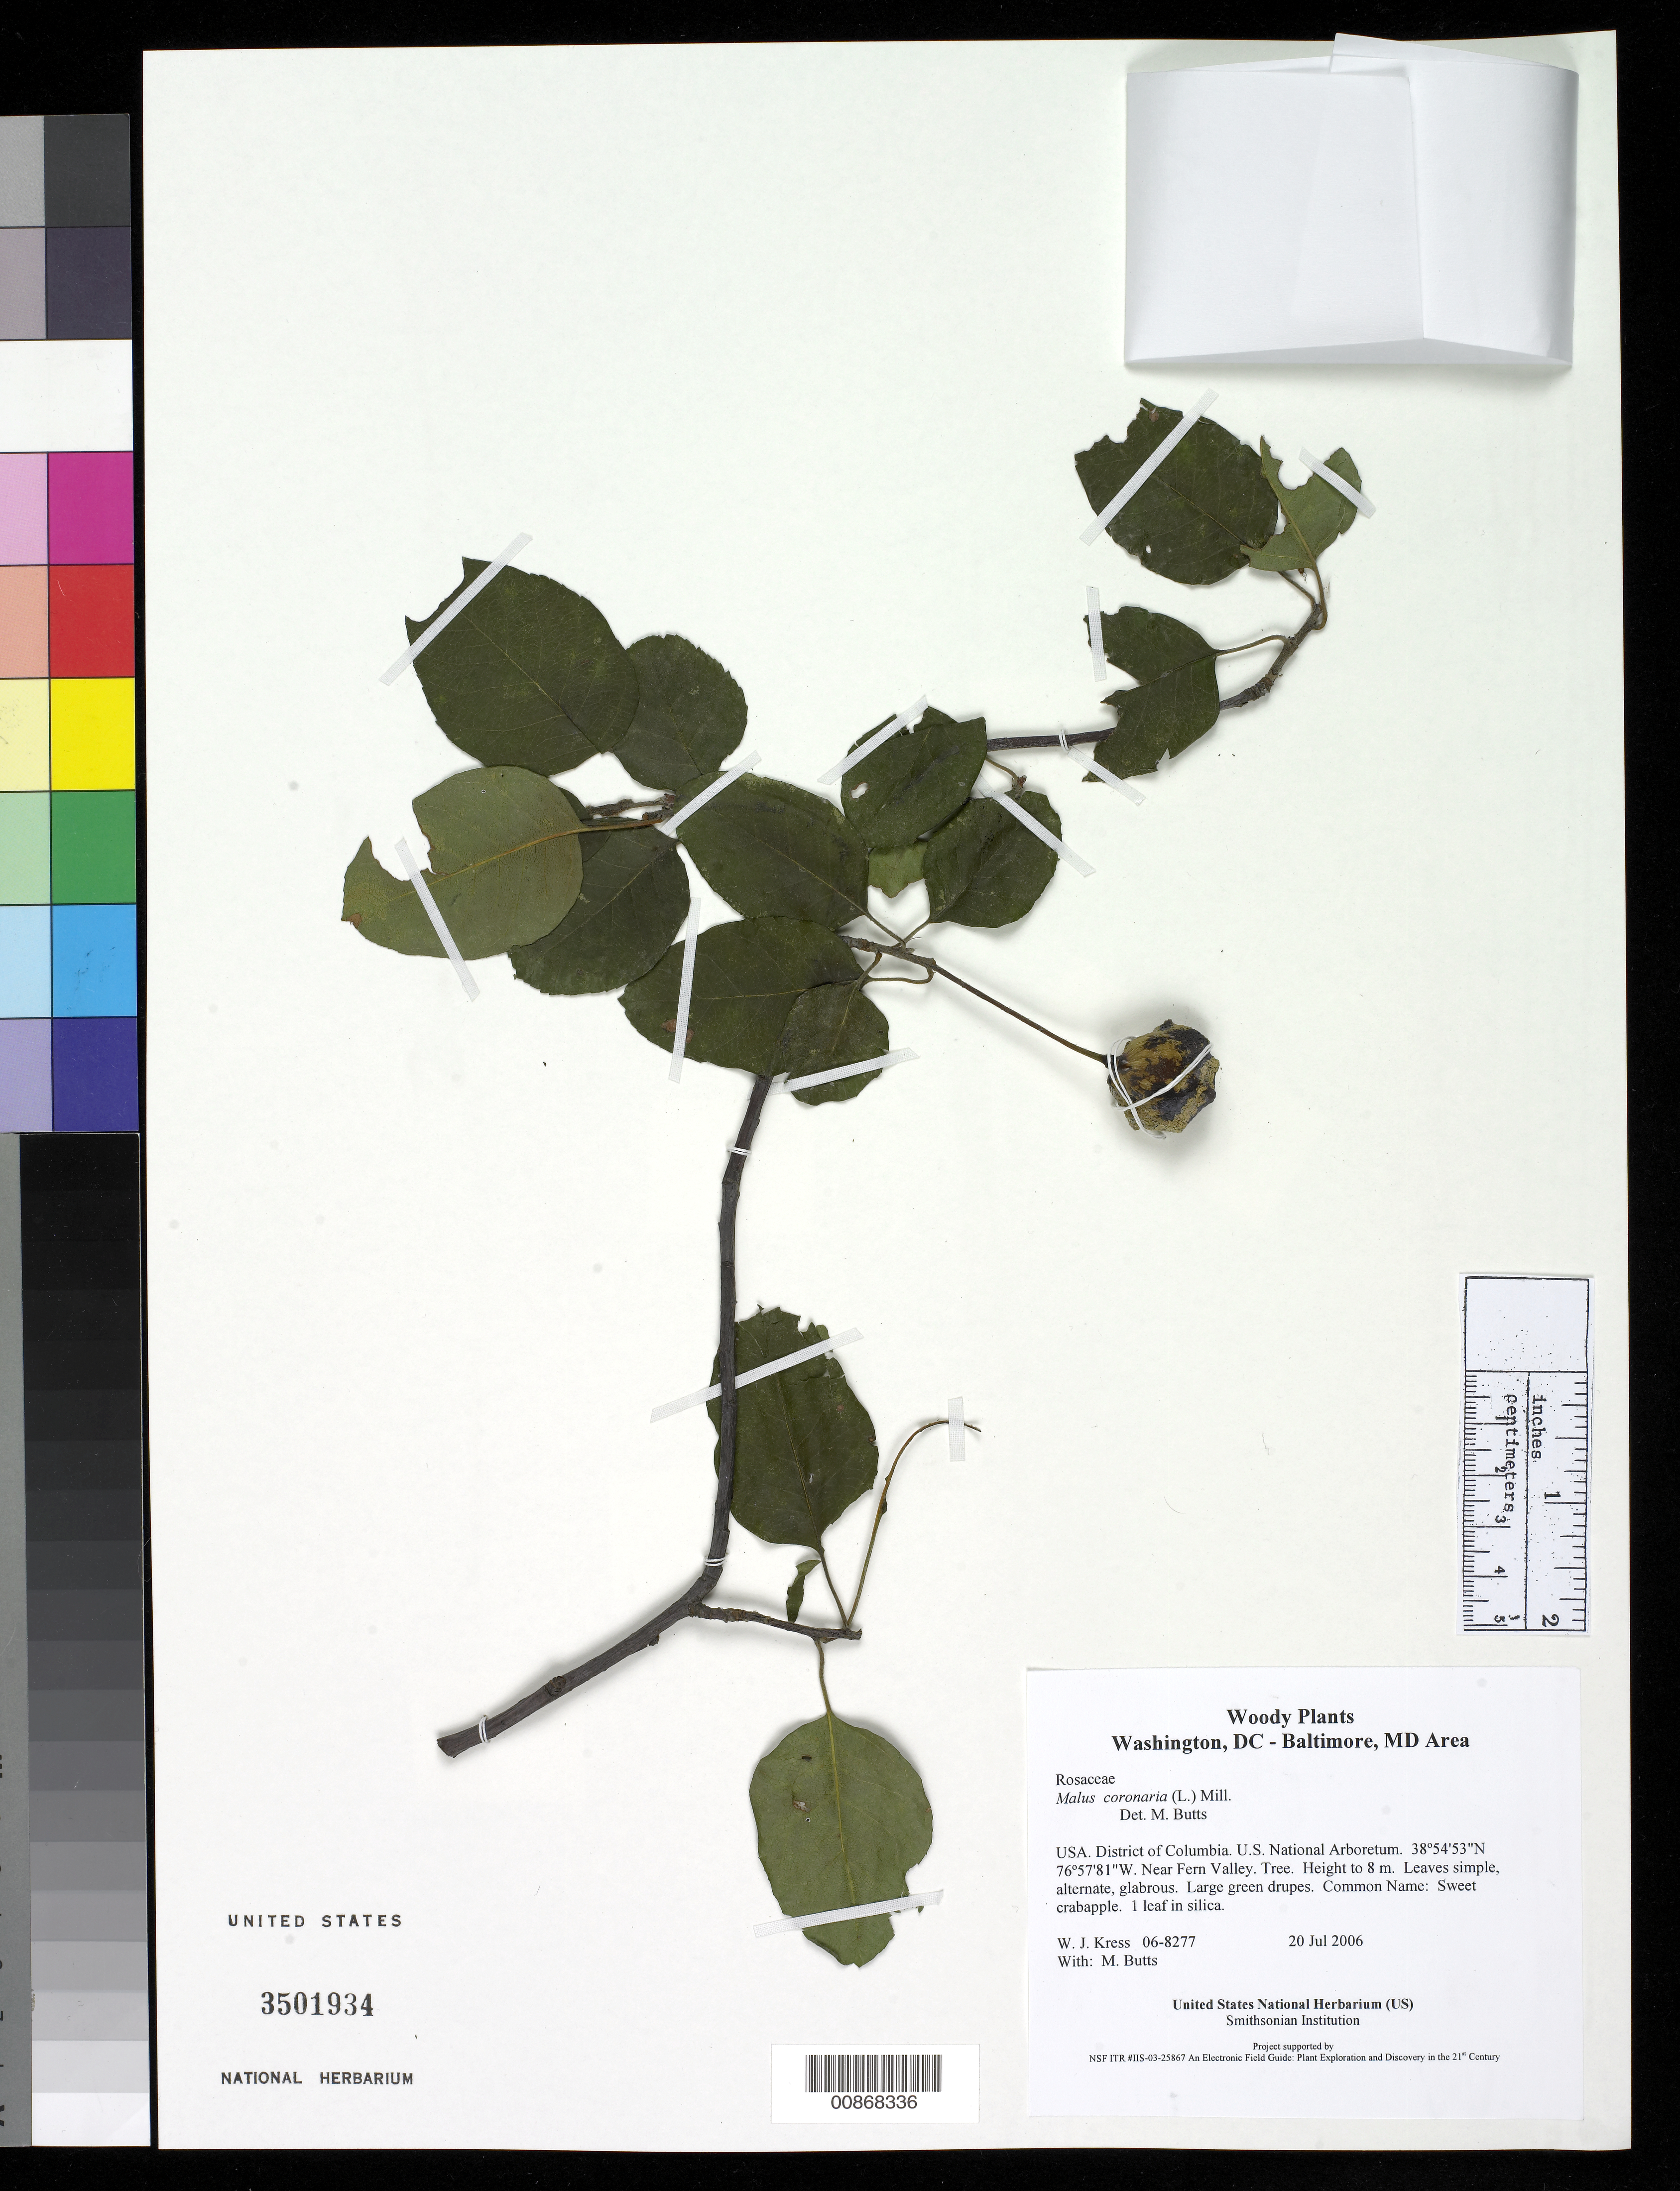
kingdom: Plantae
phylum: Tracheophyta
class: Magnoliopsida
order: Rosales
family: Rosaceae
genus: Malus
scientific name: Malus coronaria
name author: (L.) Mill.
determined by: Butts, M. B.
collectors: W. J. Kress & M. B. Butts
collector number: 06-8277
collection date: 2006-07-20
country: United States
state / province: District of Columbia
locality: U.S. National Arboretum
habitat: Near Fern Valley.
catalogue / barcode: US 3501934